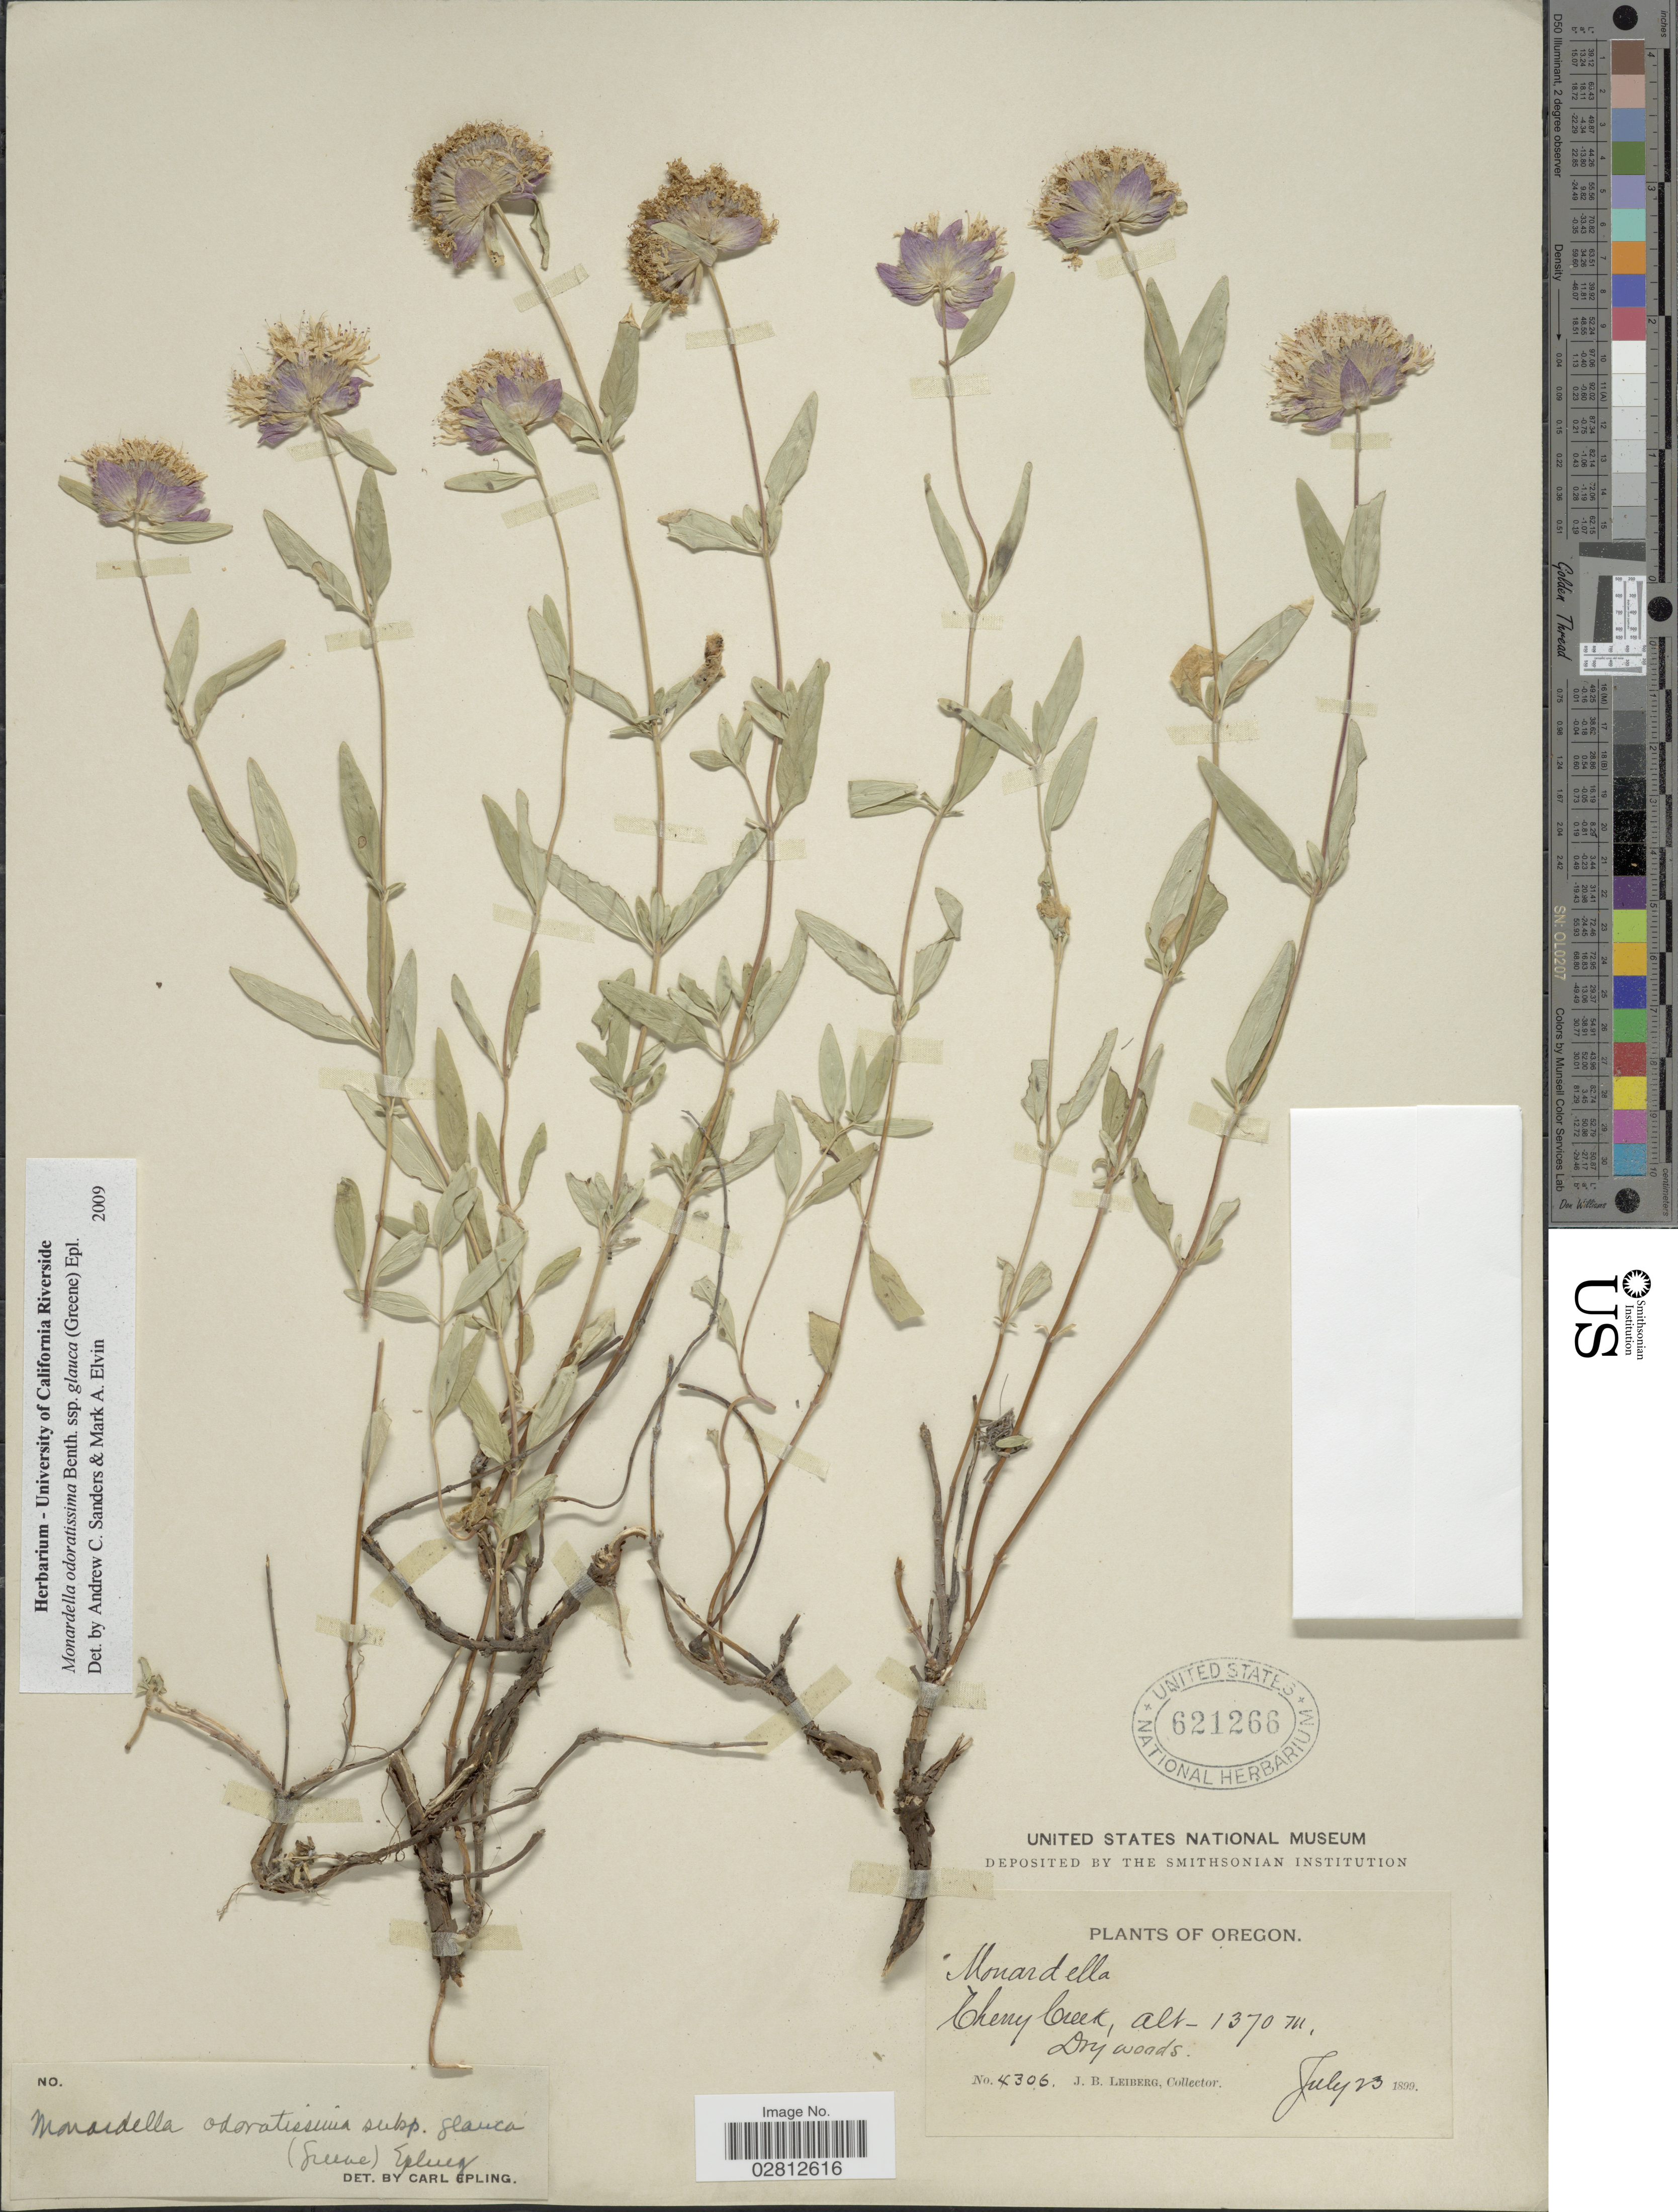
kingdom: Plantae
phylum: Tracheophyta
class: Magnoliopsida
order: Lamiales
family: Lamiaceae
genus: Monardella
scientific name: Monardella odoratissima subsp. glauca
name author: (Greene) Epling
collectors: J. B. Leiberg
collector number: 4306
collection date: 1899-07-23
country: United States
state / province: Oregon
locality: Cherry Creek.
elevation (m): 1370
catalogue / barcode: US 621266